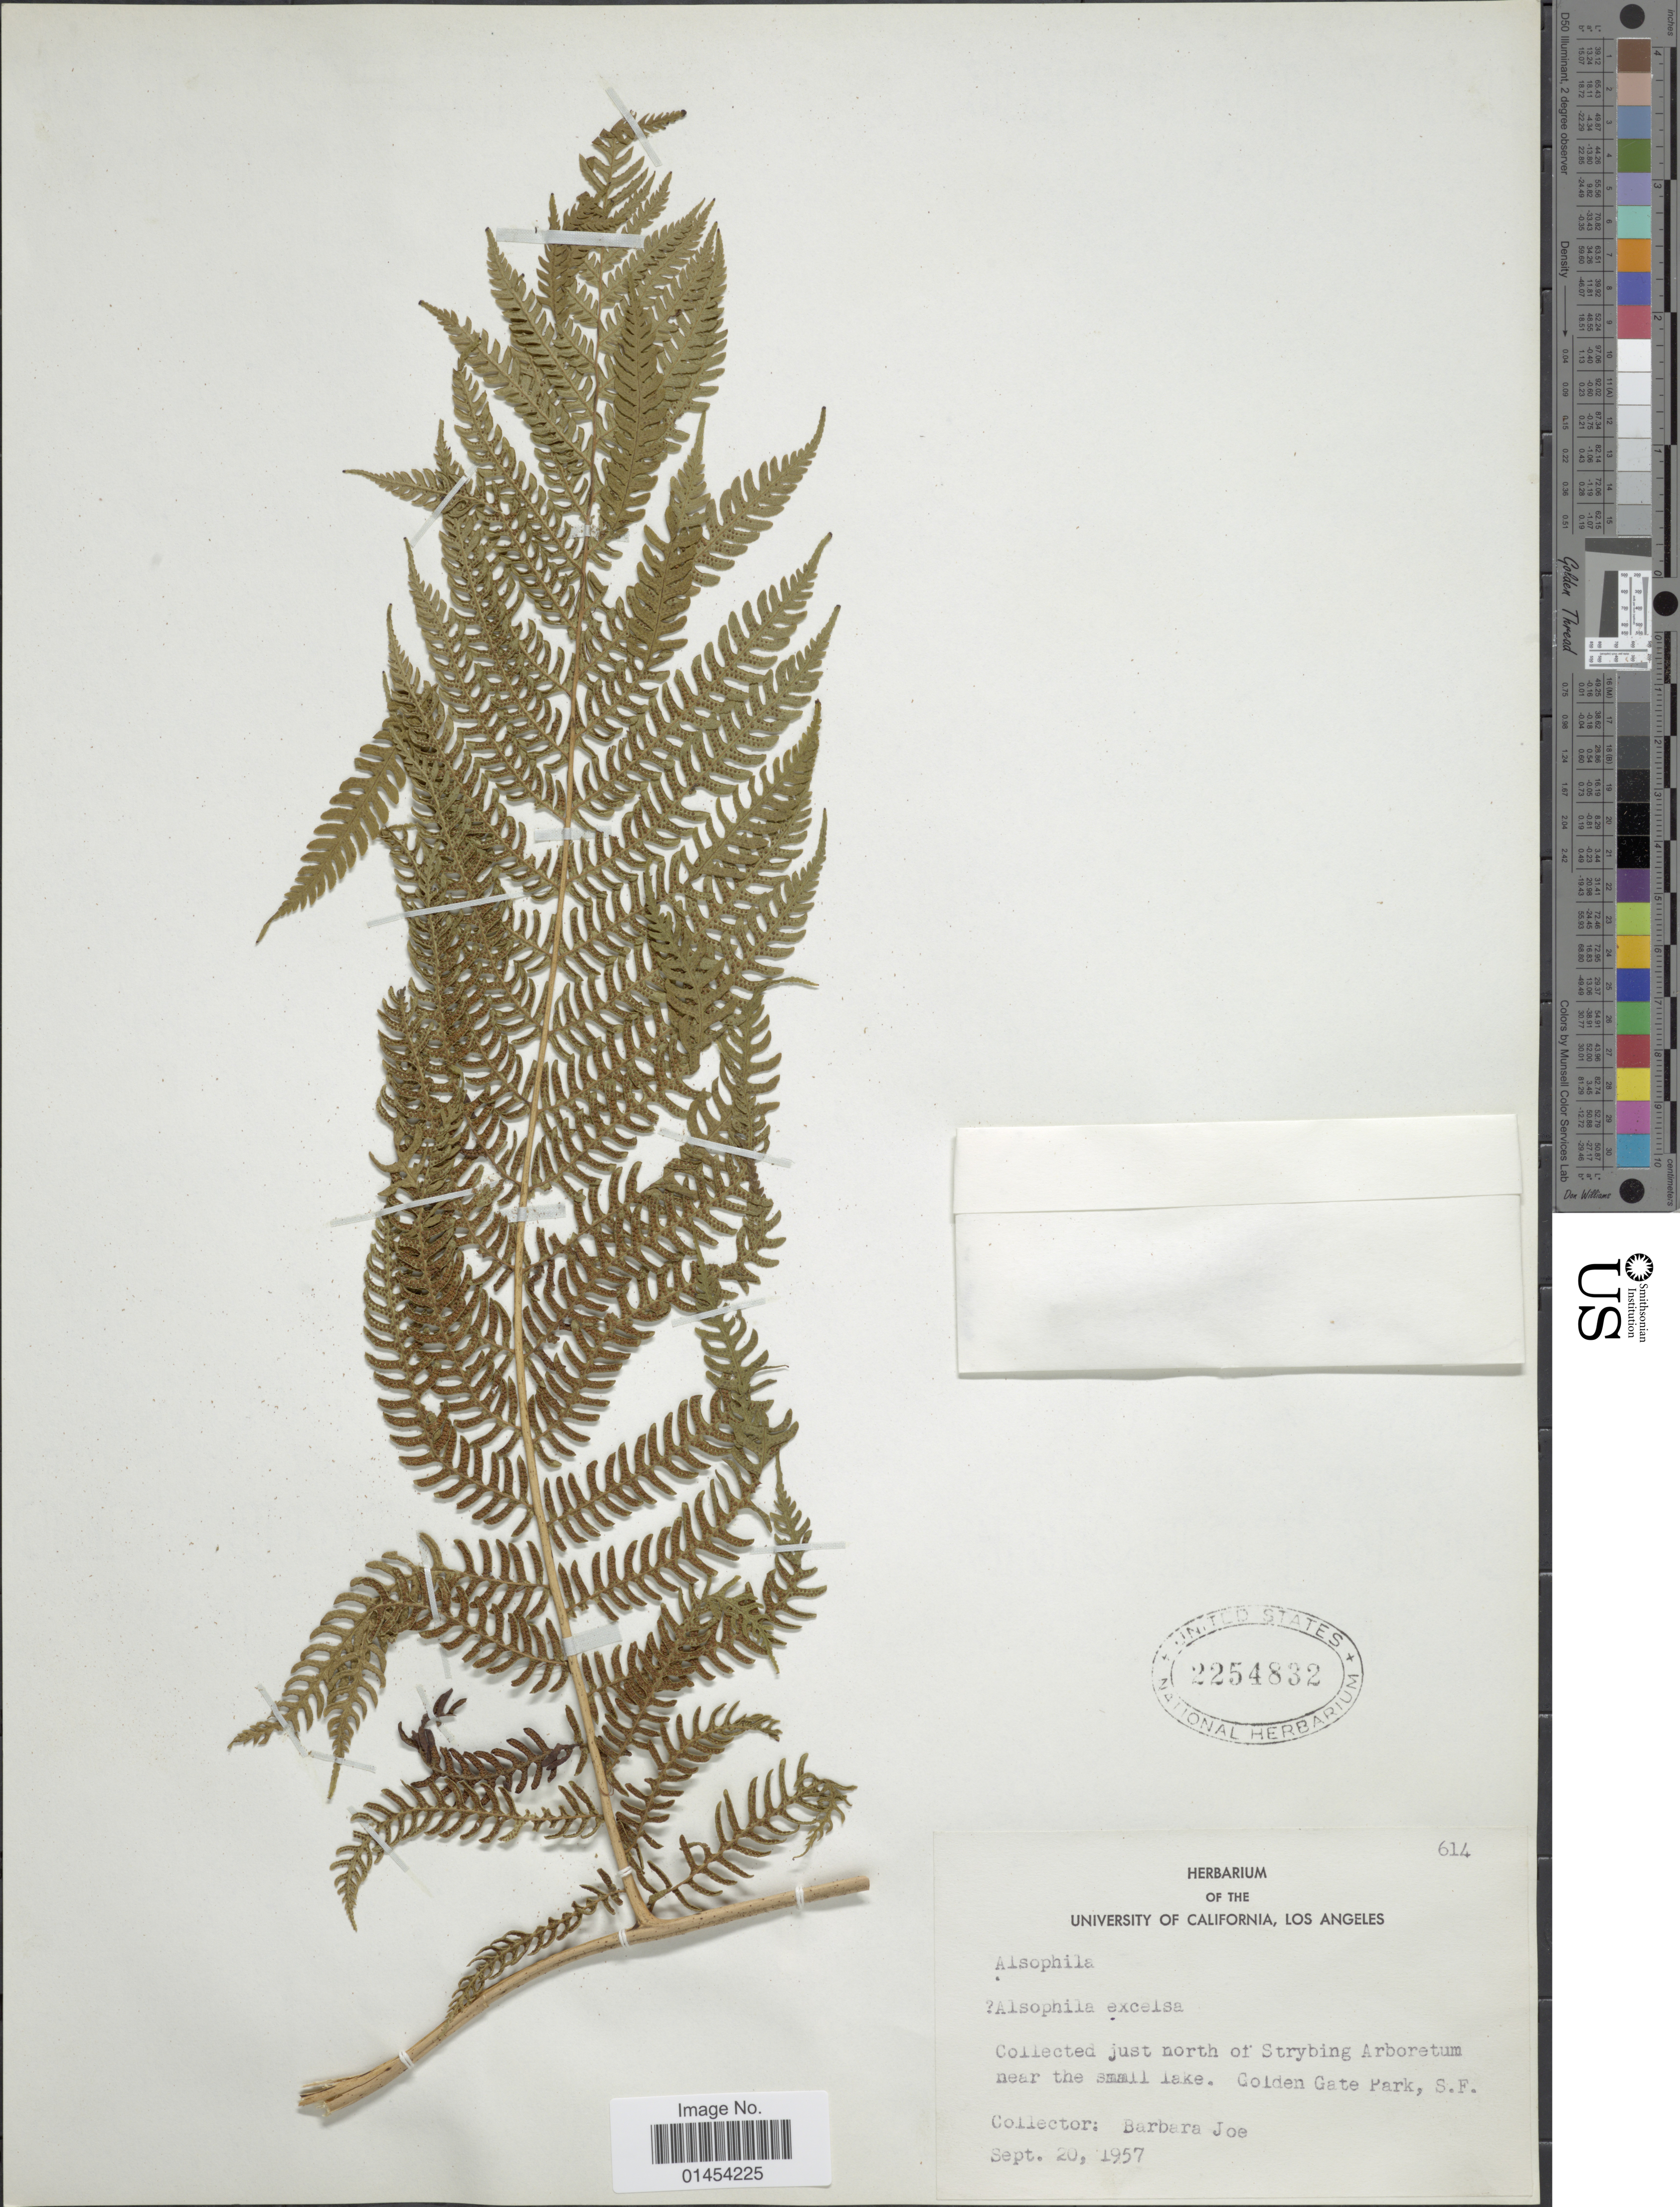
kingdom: Plantae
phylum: Tracheophyta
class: Polypodiopsida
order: Cyatheales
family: Cyatheaceae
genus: Alsophila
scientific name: Alsophila excelsa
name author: R. Br.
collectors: B. Joe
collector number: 614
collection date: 1957-09-20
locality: Just north of Strybing Arboretum near the small lake. Golden Gate Park, S.F.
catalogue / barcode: US 2254832